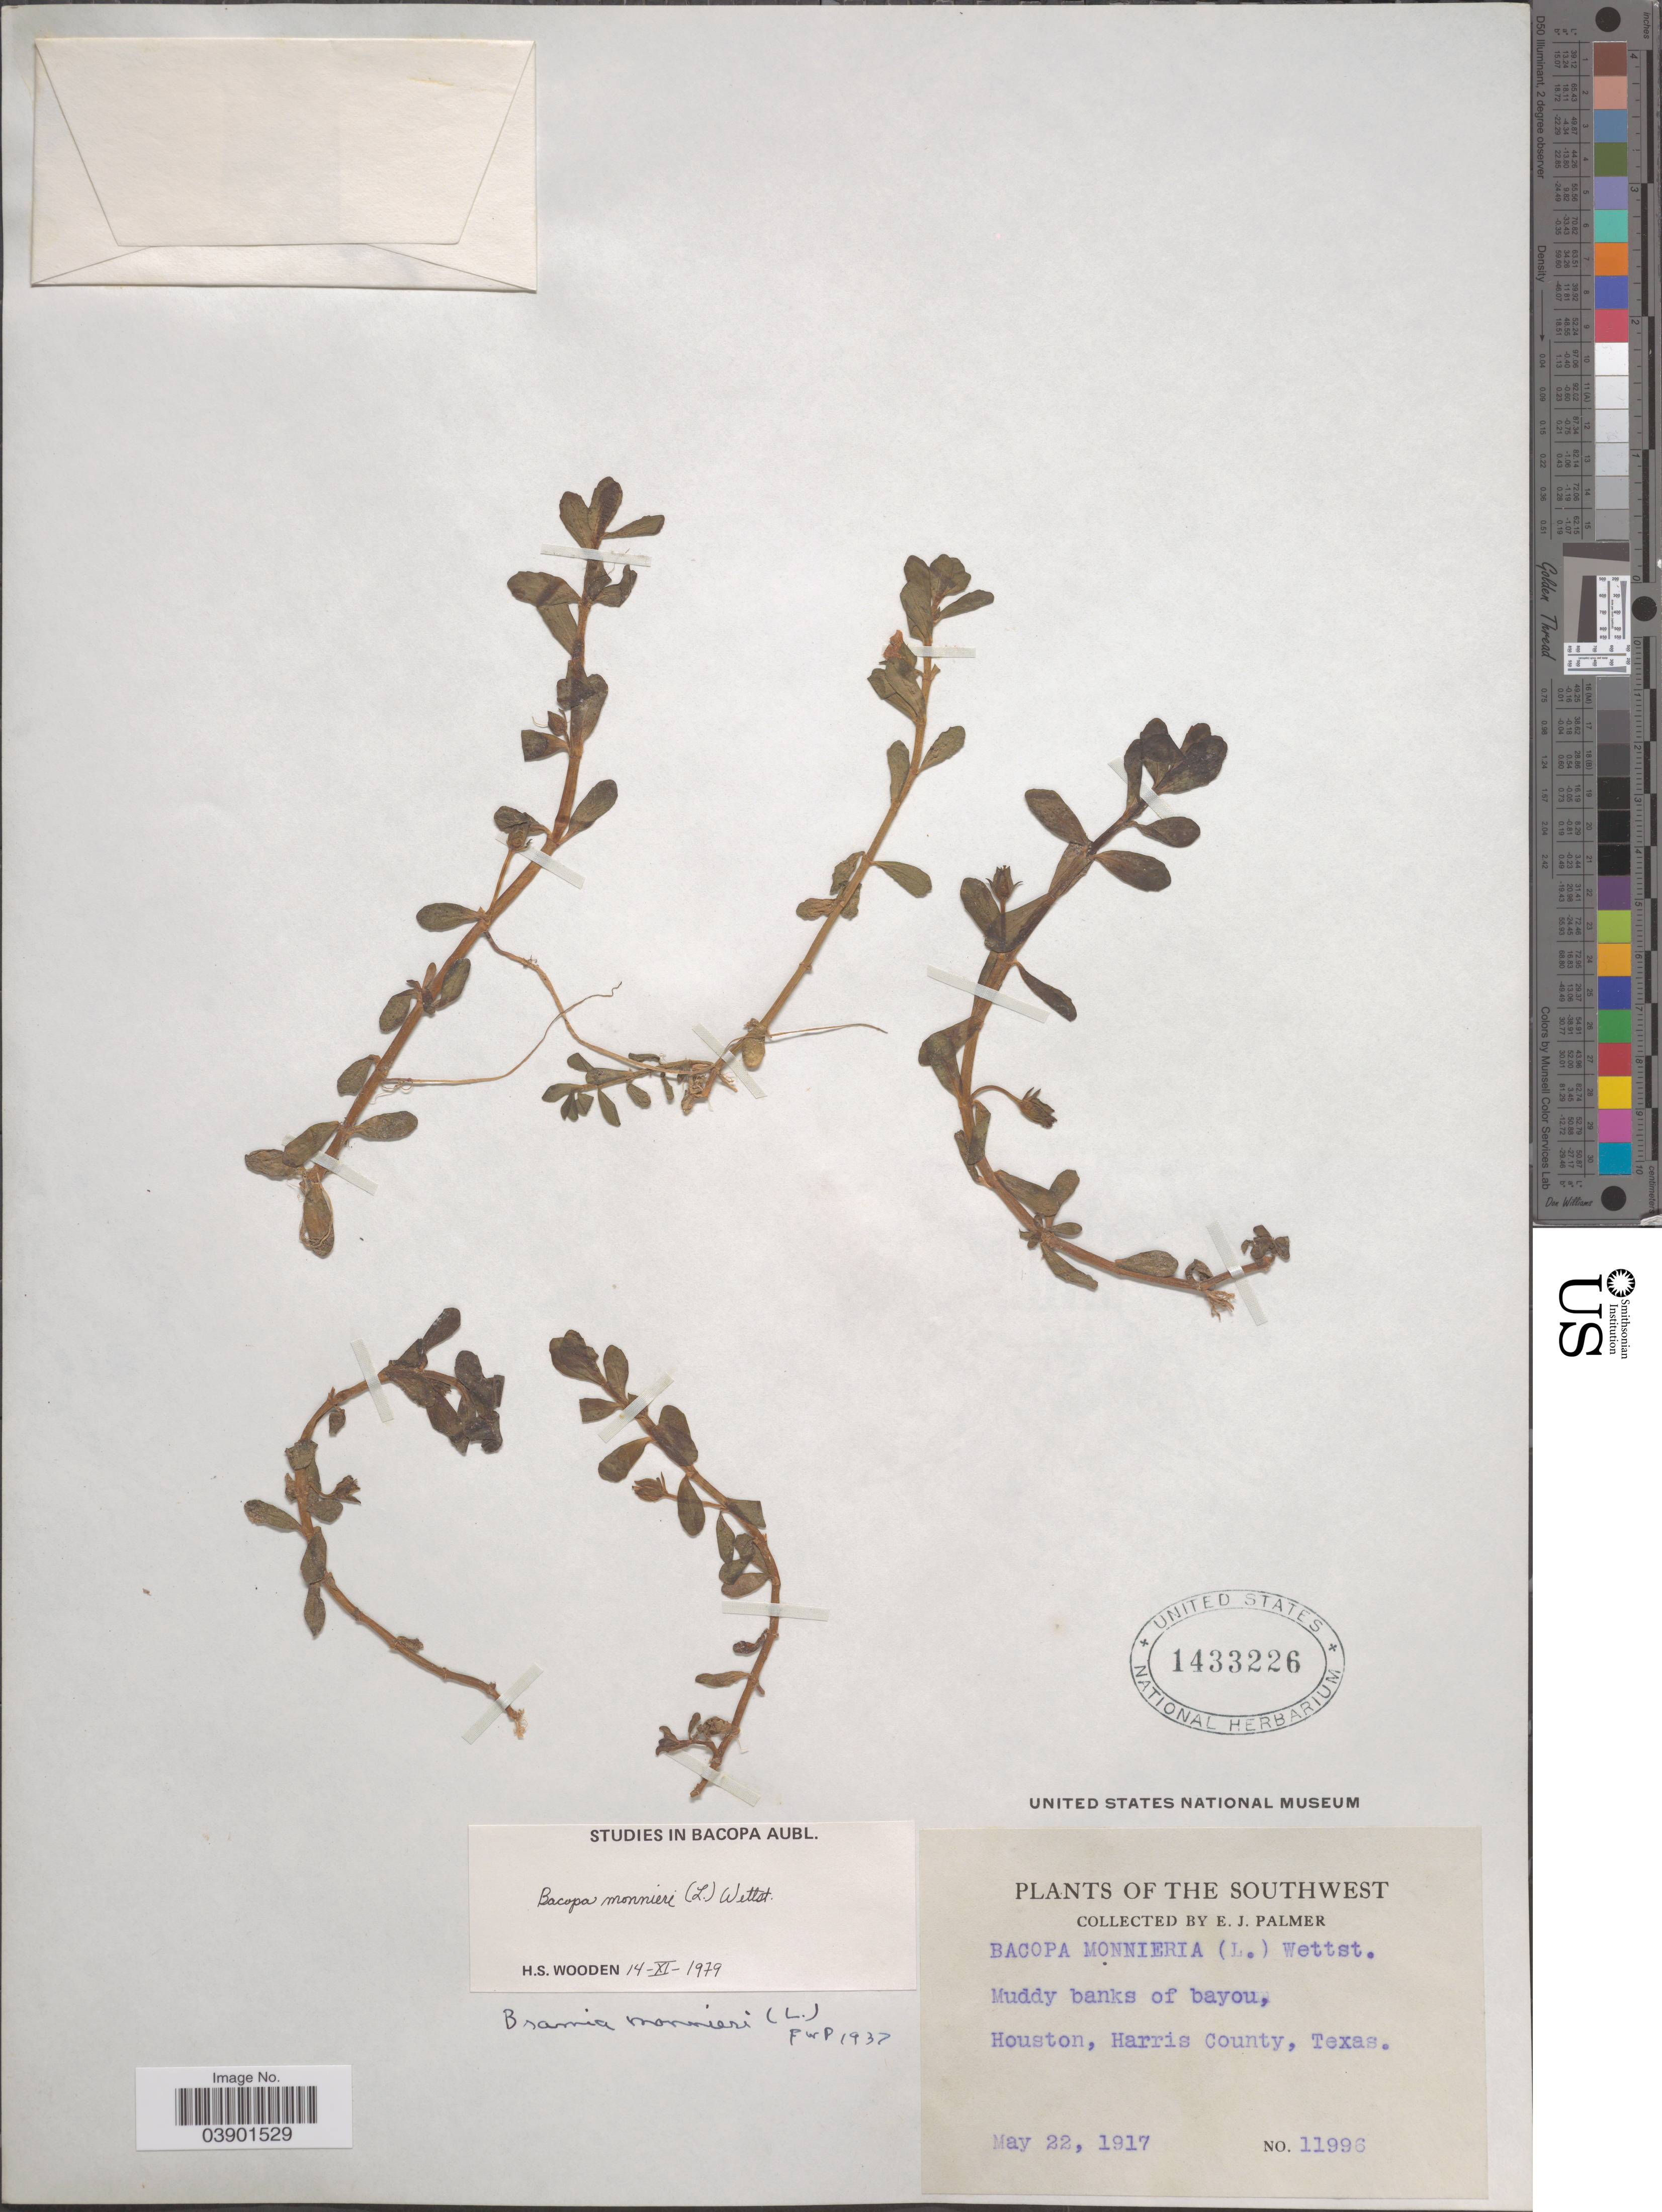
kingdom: Plantae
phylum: Tracheophyta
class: Magnoliopsida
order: Lamiales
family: Plantaginaceae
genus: Bacopa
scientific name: Bacopa monnieri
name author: (L.) Pennell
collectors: E. J. Palmer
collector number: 11996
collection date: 1917-05-22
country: United States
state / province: Texas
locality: The Southwest. Houston, Harris County.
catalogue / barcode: US 1433226